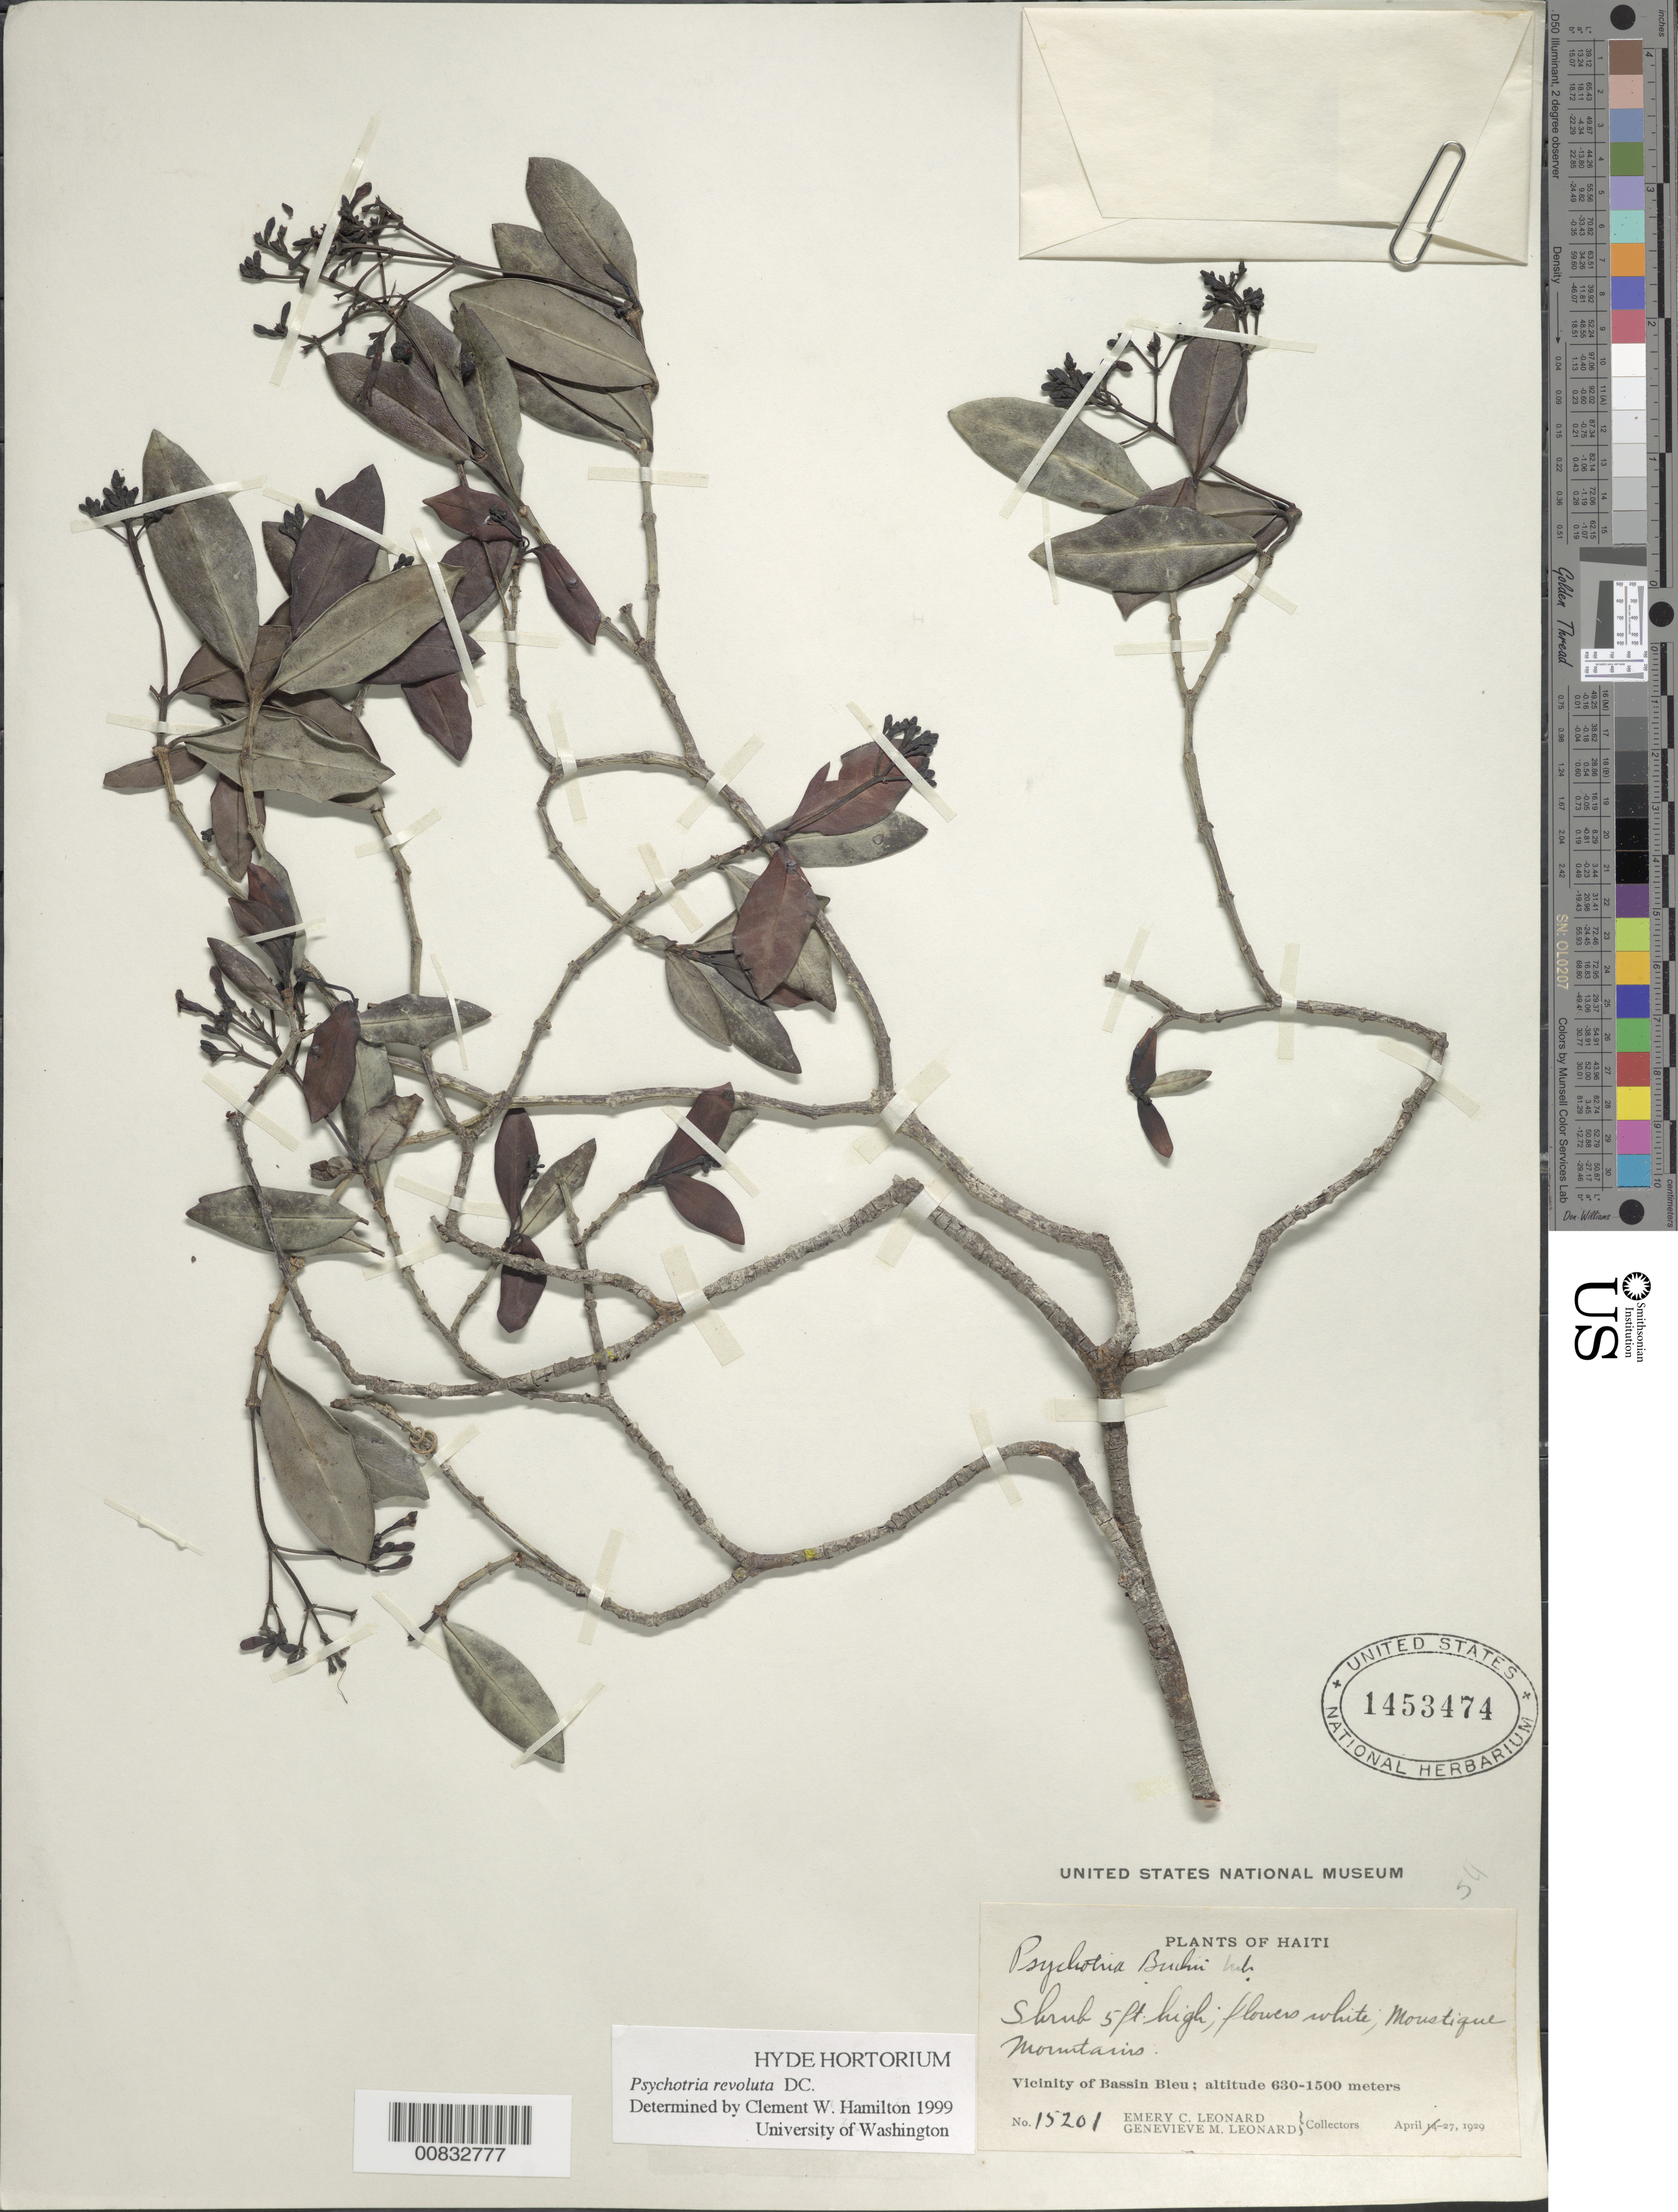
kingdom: Plantae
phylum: Tracheophyta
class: Magnoliopsida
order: Gentianales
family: Rubiaceae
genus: Psychotria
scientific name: Psychotria revoluta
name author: DC.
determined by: Hamilton, C. W.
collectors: E. C. Leonard & G. M. Leonard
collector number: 15201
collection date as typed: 27 Apr 1929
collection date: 1929-04-27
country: Haiti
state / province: Nord-Ouest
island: Hispaniola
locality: Vicinity of Bassin Bleu, Moustiques Mountains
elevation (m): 630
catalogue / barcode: US 1453474